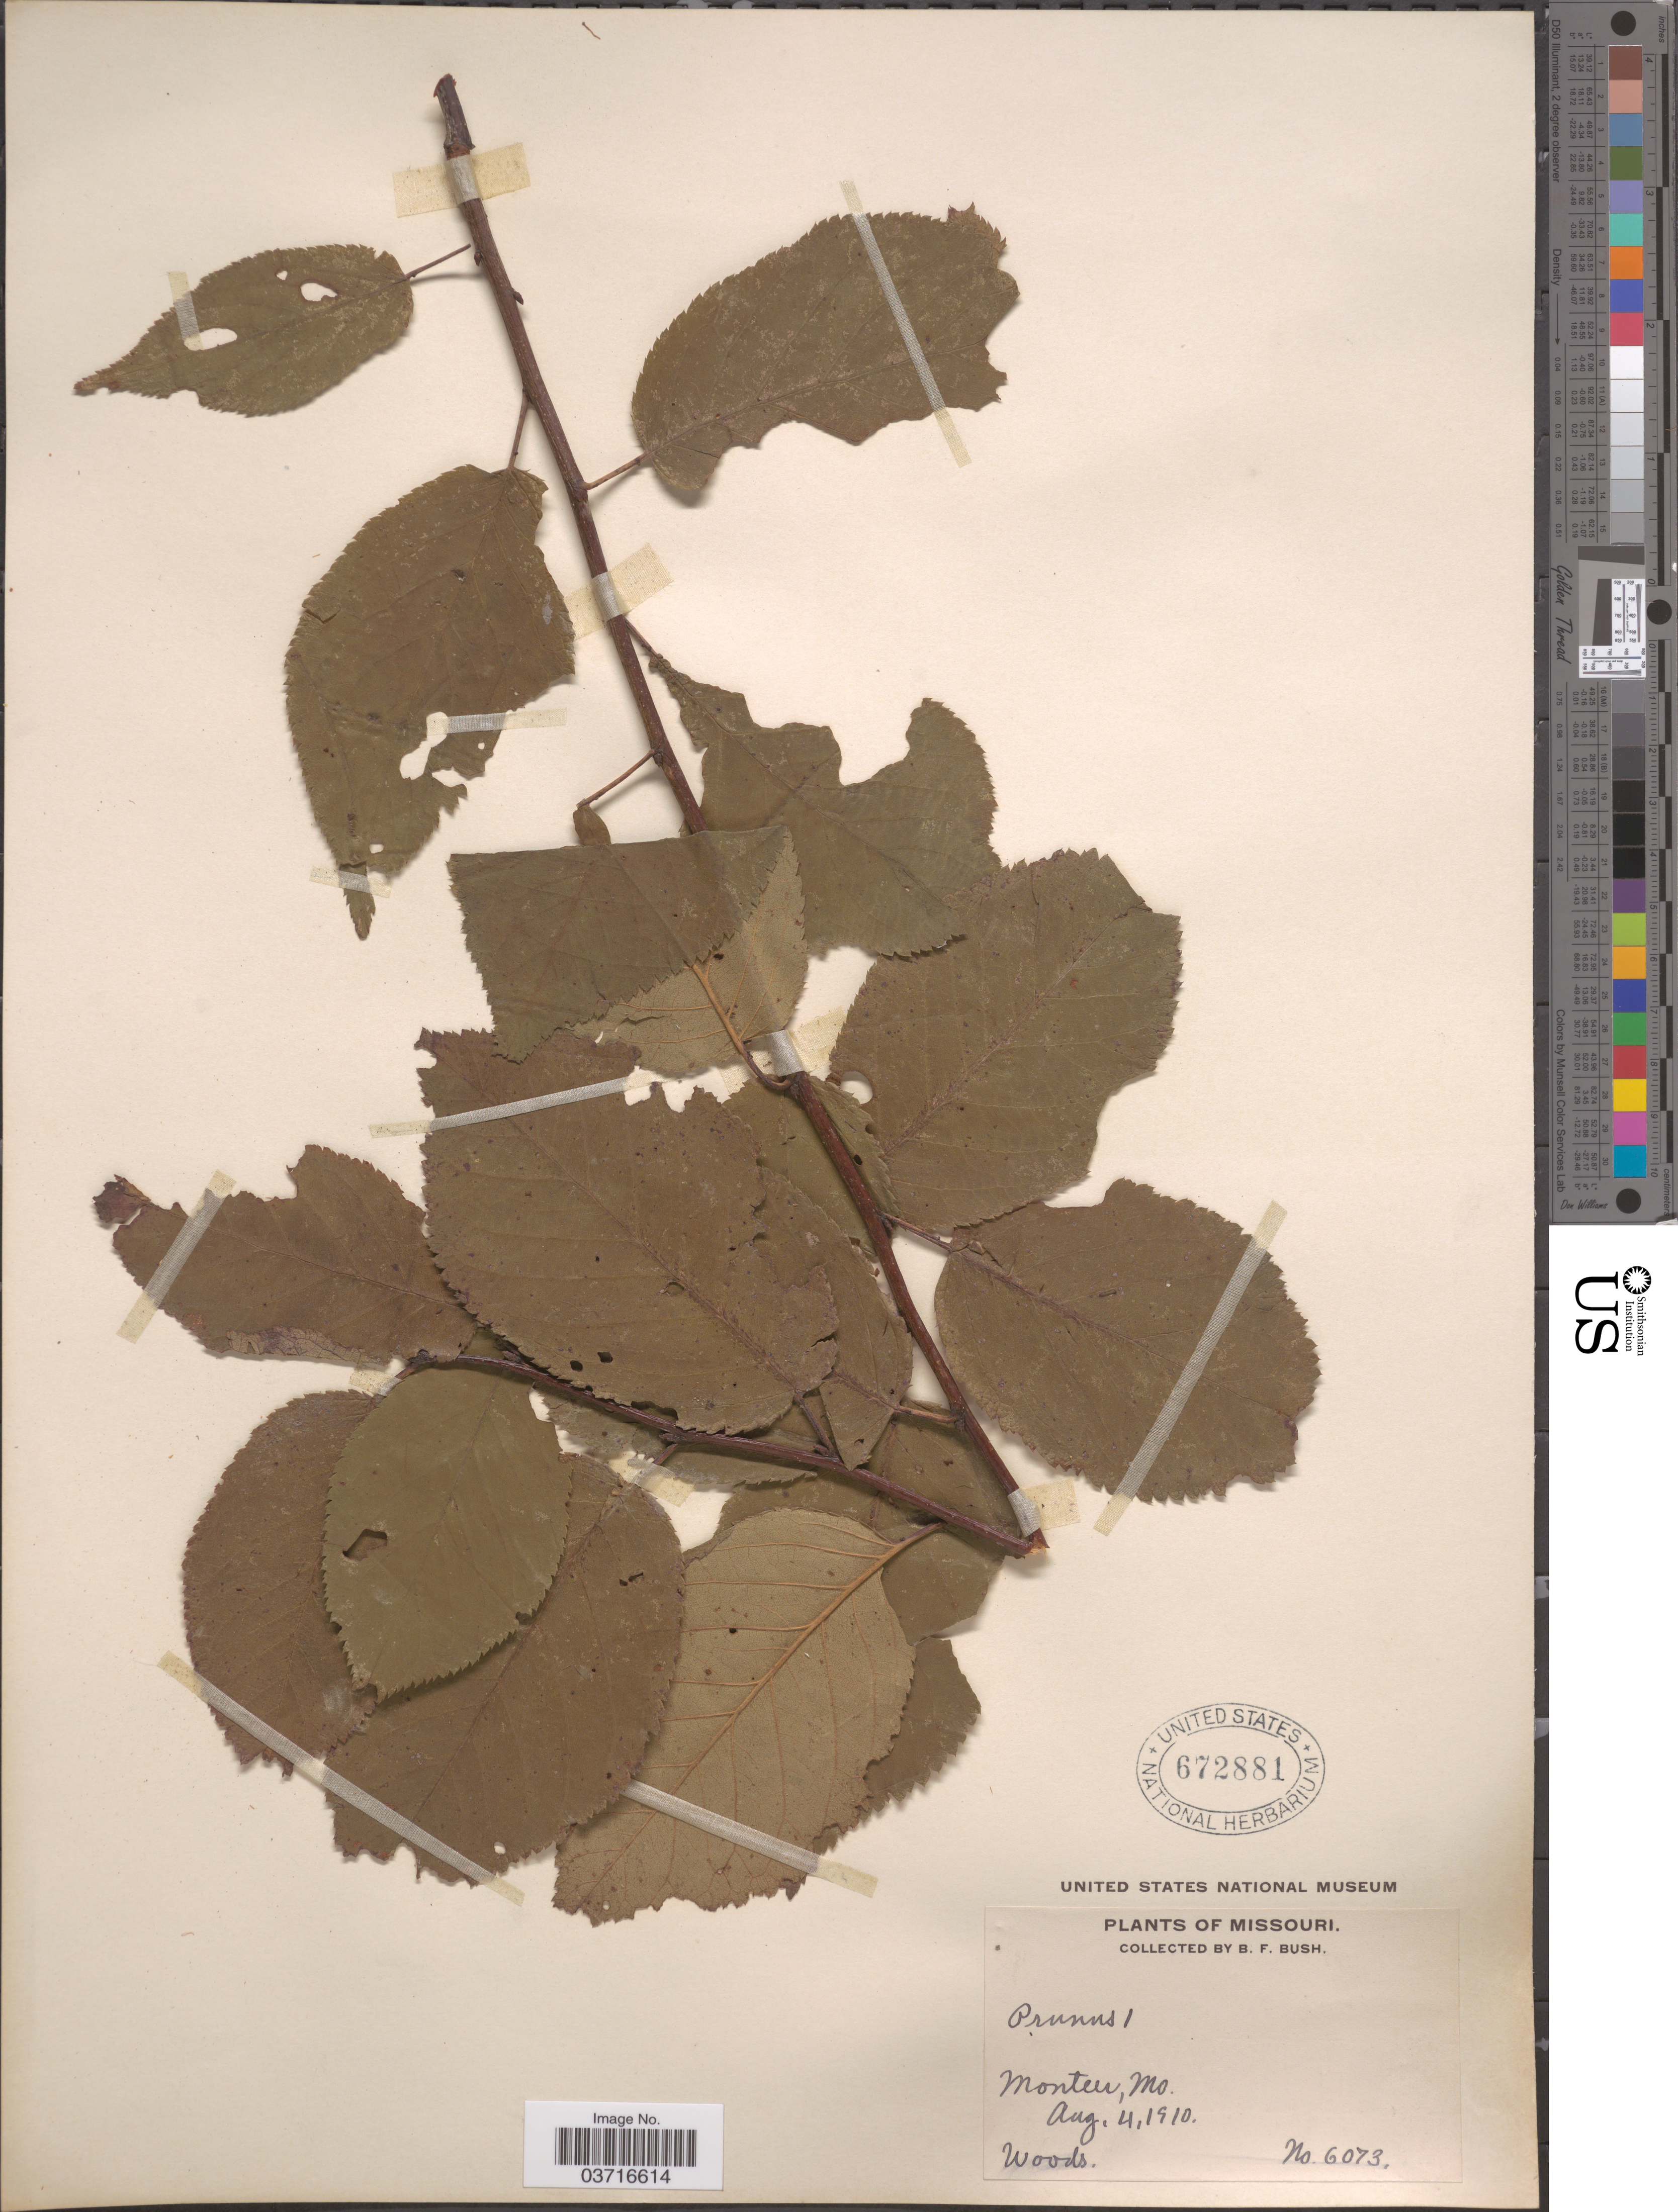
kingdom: Plantae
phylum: Tracheophyta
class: Magnoliopsida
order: Rosales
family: Rosaceae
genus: Prunus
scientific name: Prunus sp.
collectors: B. F. Bush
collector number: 6073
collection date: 1910-08-04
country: United States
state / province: Missouri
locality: Monteer.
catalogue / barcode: US 672881